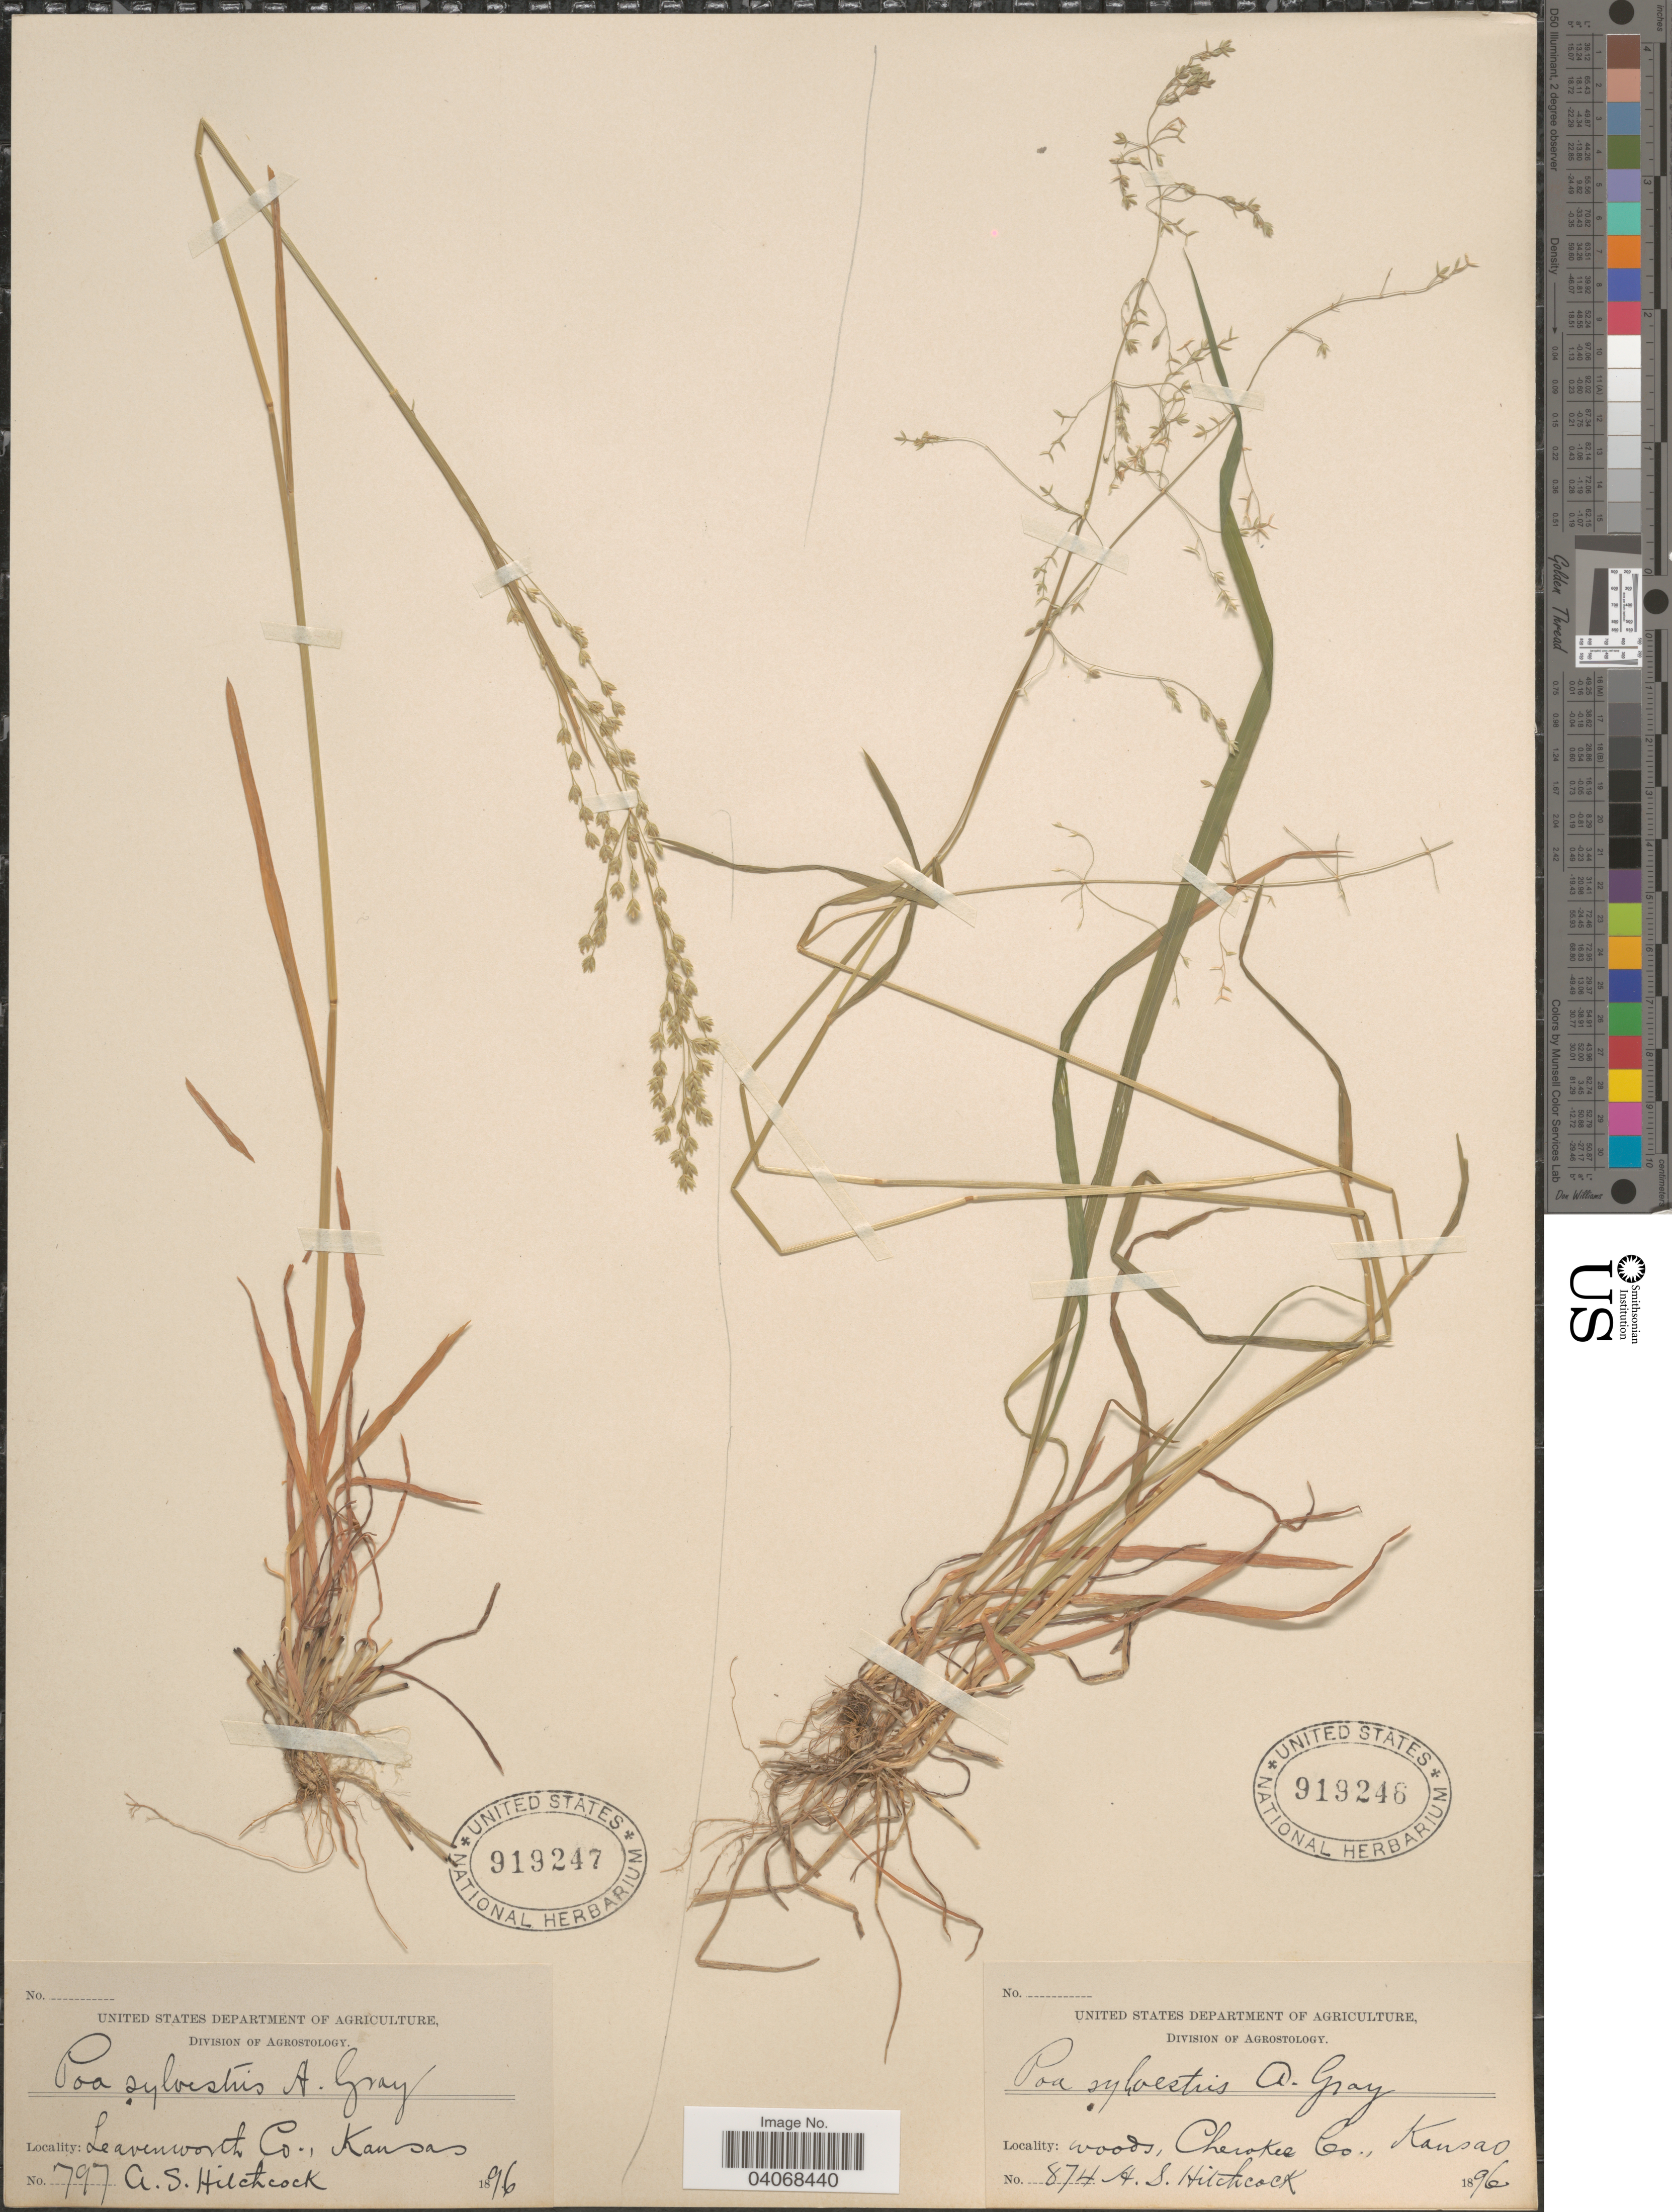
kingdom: Plantae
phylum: Tracheophyta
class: Liliopsida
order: Poales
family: Poaceae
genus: Poa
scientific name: Poa sylvestris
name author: A. Gray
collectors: A. S. Hitchcock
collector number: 797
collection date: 1896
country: United States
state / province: Kansas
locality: Leavenworth Co.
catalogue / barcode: US 919247